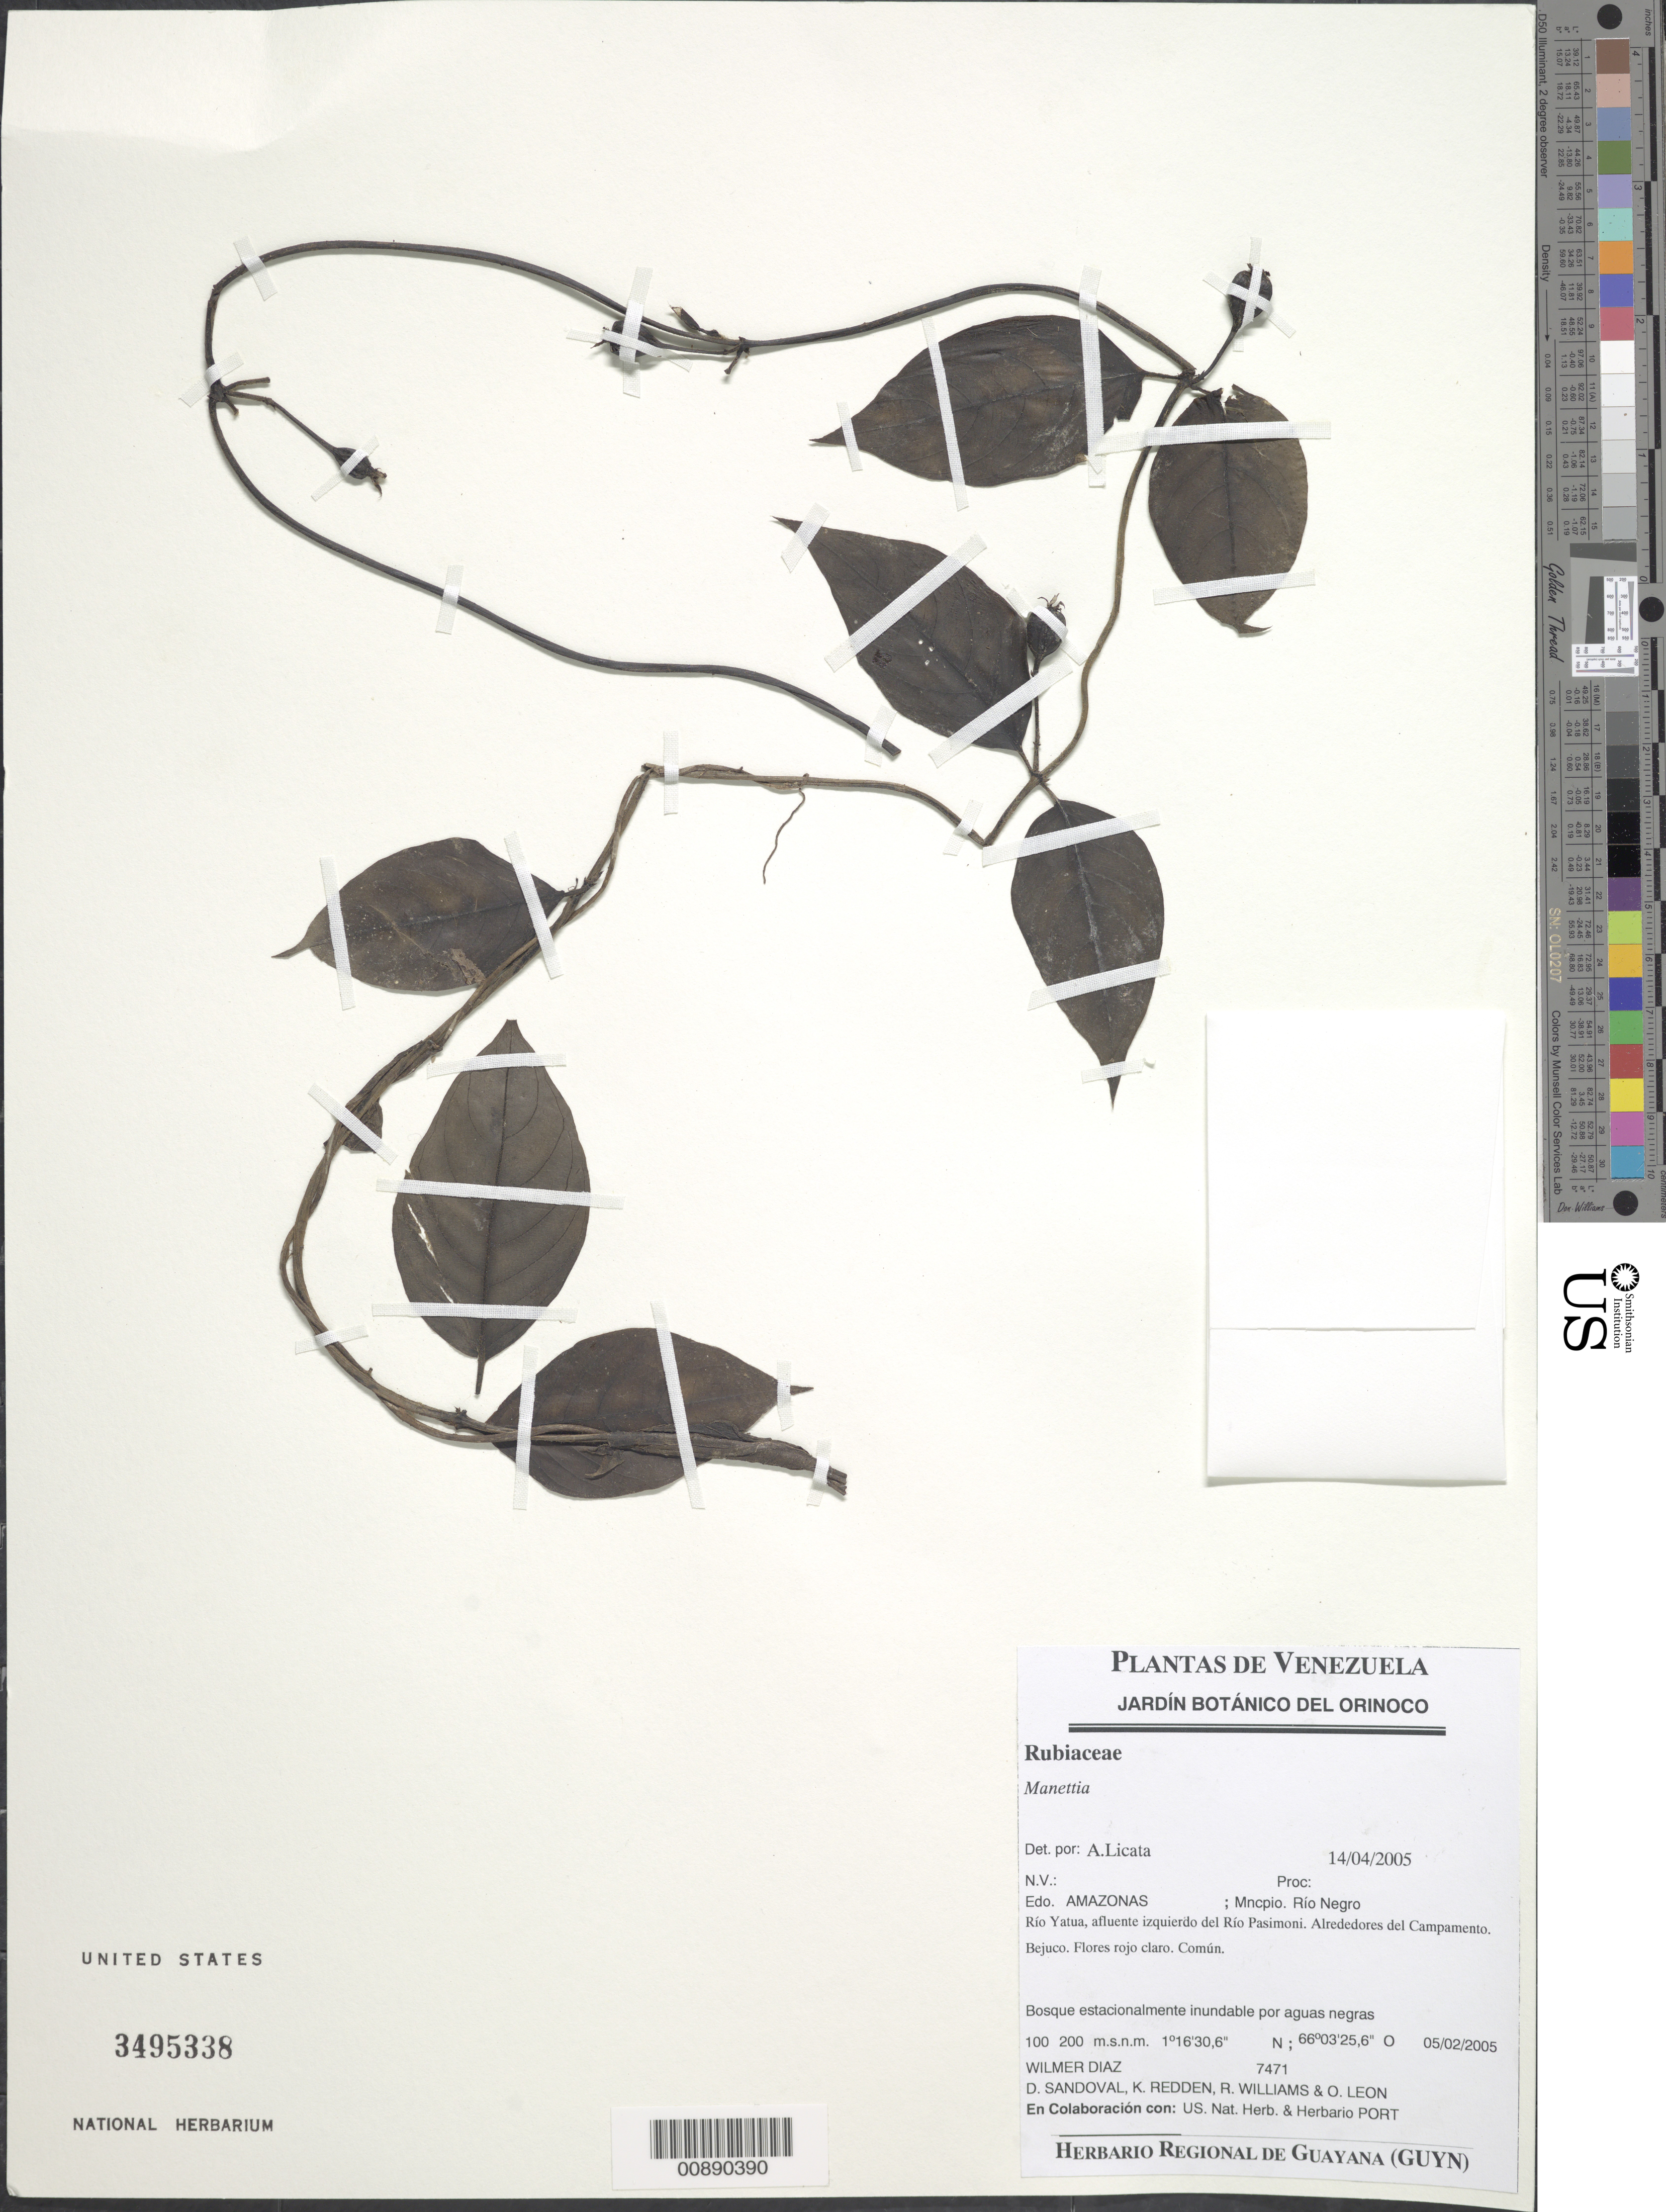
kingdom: Plantae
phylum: Tracheophyta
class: Magnoliopsida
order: Gentianales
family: Rubiaceae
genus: Manettia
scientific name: Manettia sp.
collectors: W. Díaz P., D. Sandoval, K. M. Redden, R. Williams & O. León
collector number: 7471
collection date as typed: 5-Feb-05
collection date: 2005-02-05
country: Venezuela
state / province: Amazonas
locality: Mun. Río Negro, Río Yatua, afluente del Río Pasimoni, alrededores Campamento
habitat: Bosque estacionalmente inundable por aguas negras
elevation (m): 100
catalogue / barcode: US 3495338